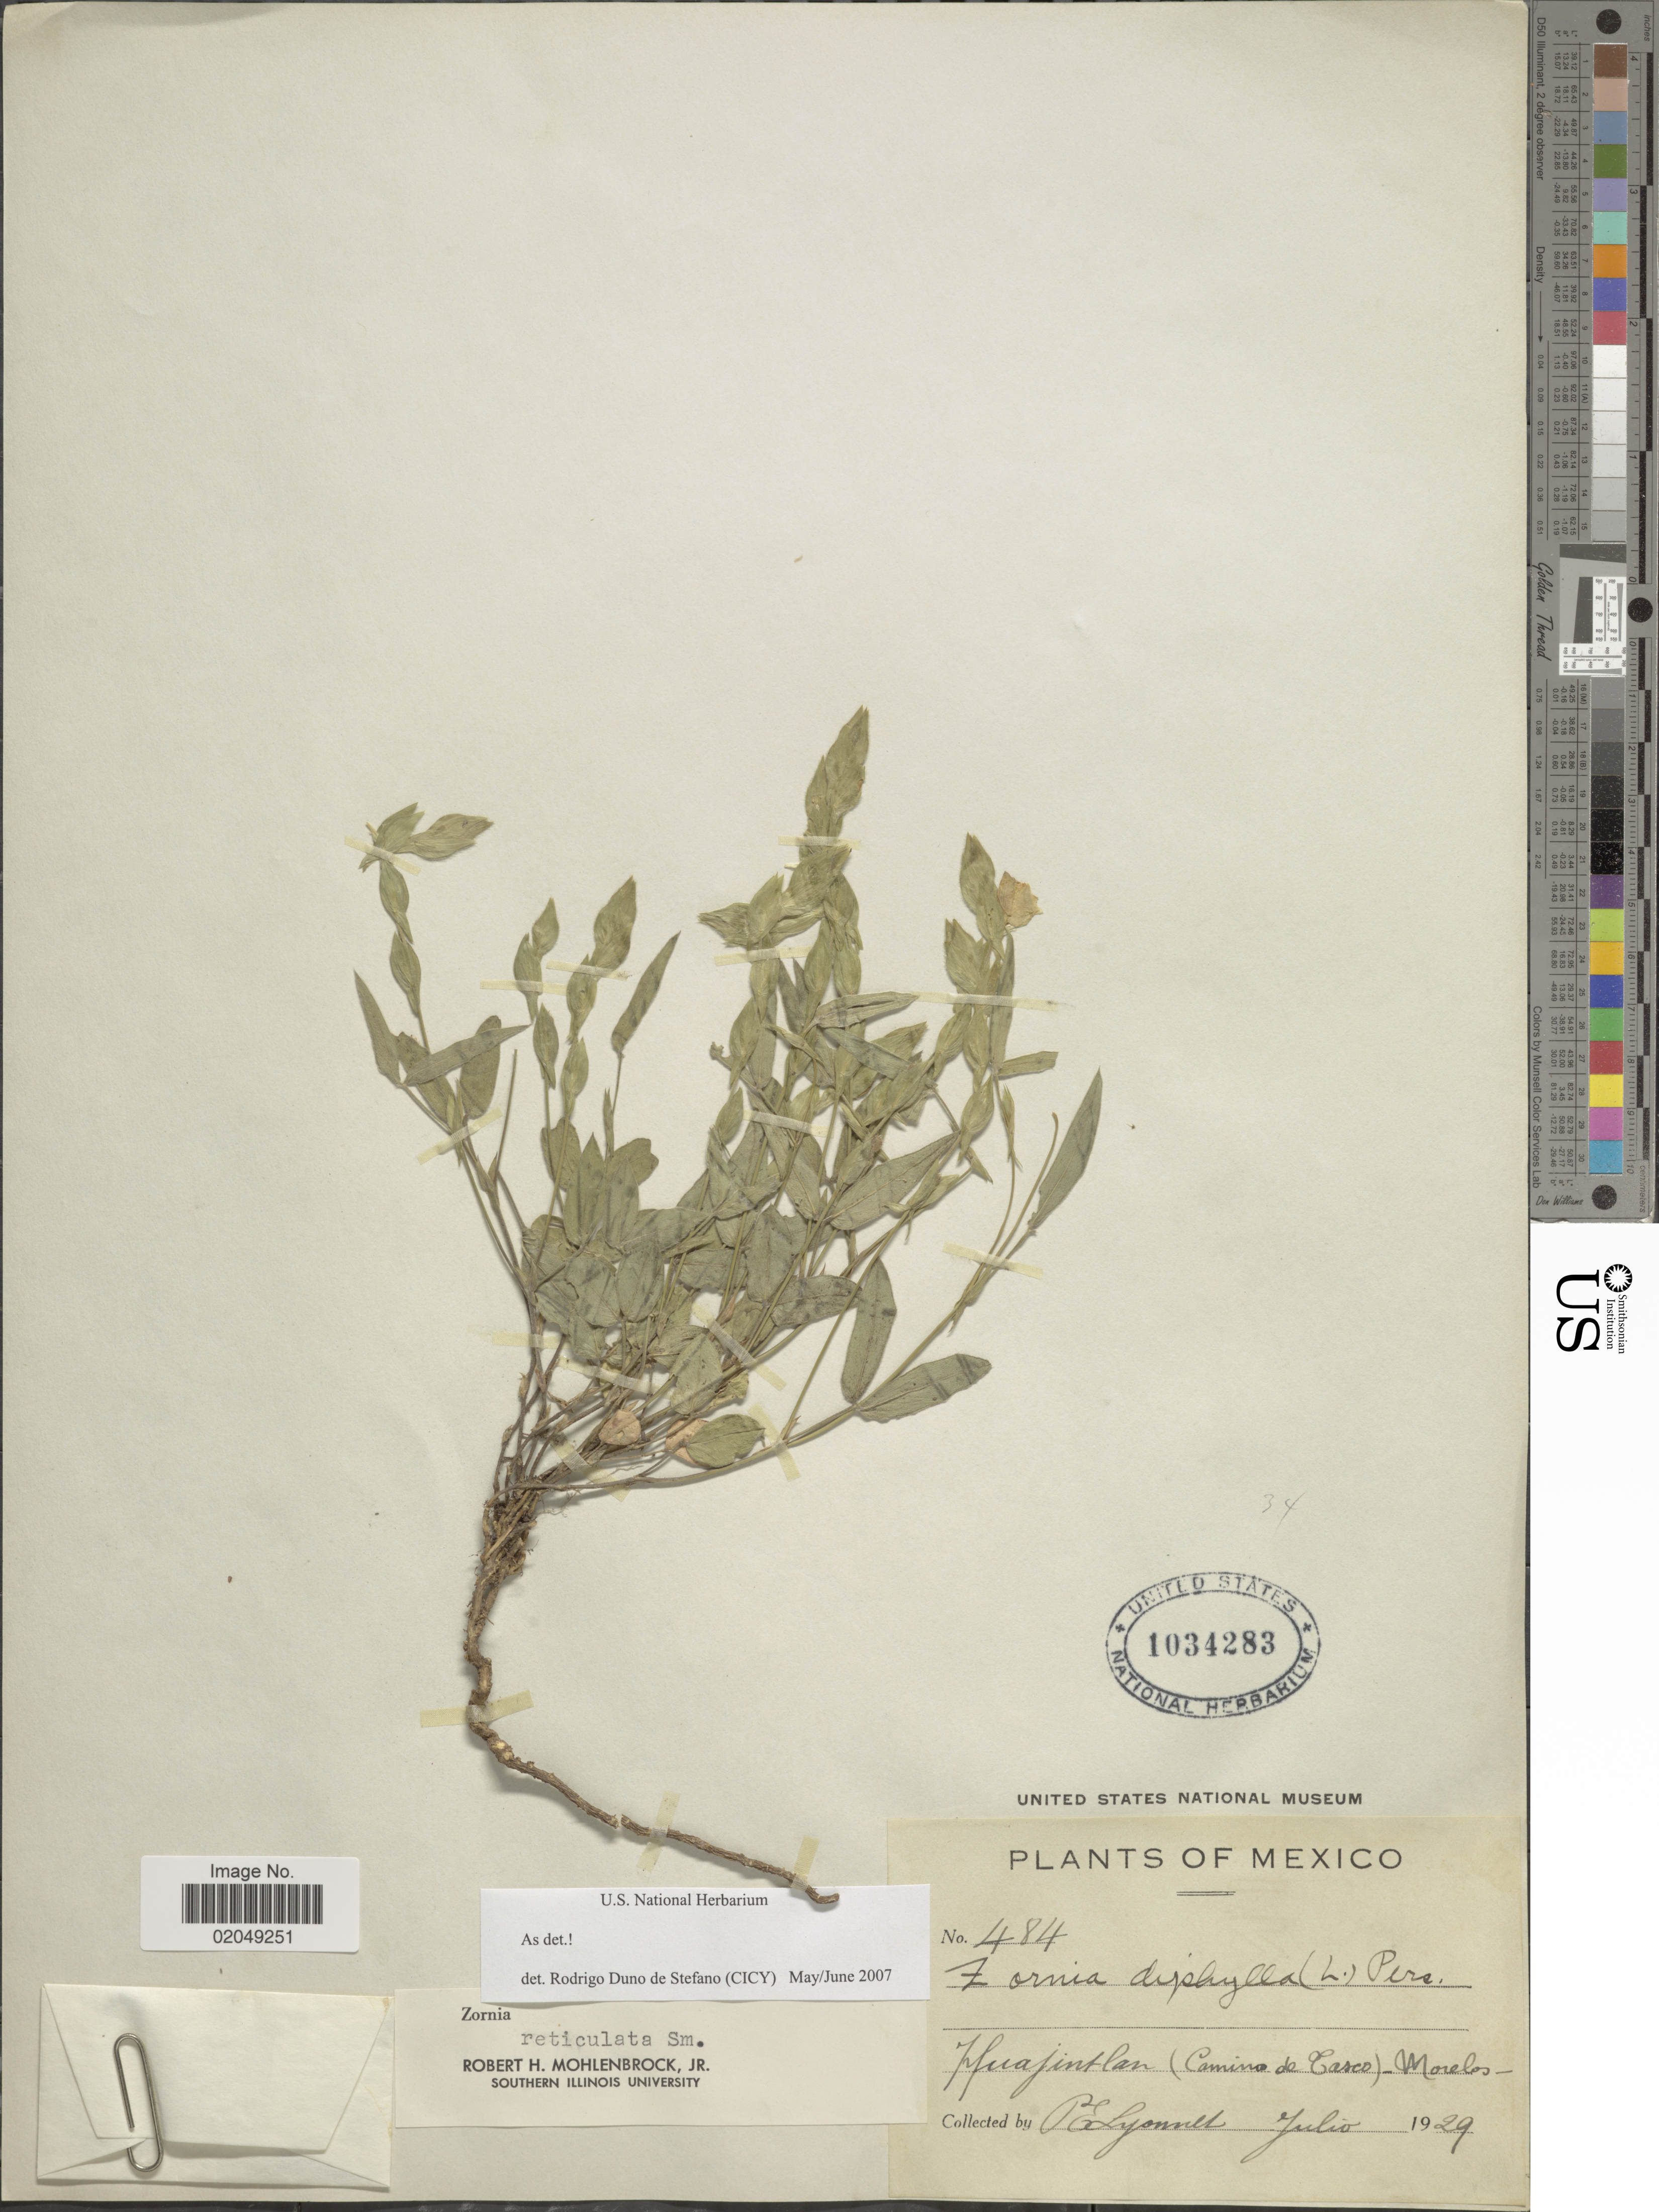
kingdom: Plantae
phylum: Tracheophyta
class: Magnoliopsida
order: Fabales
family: Fabaceae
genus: Zornia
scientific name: Zornia reticulata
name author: Sm.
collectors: P. Lyonnet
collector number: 484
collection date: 1929-07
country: Mexico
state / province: Morelos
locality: Huajintlan (Camino de Tasco)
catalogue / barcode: US 1034283